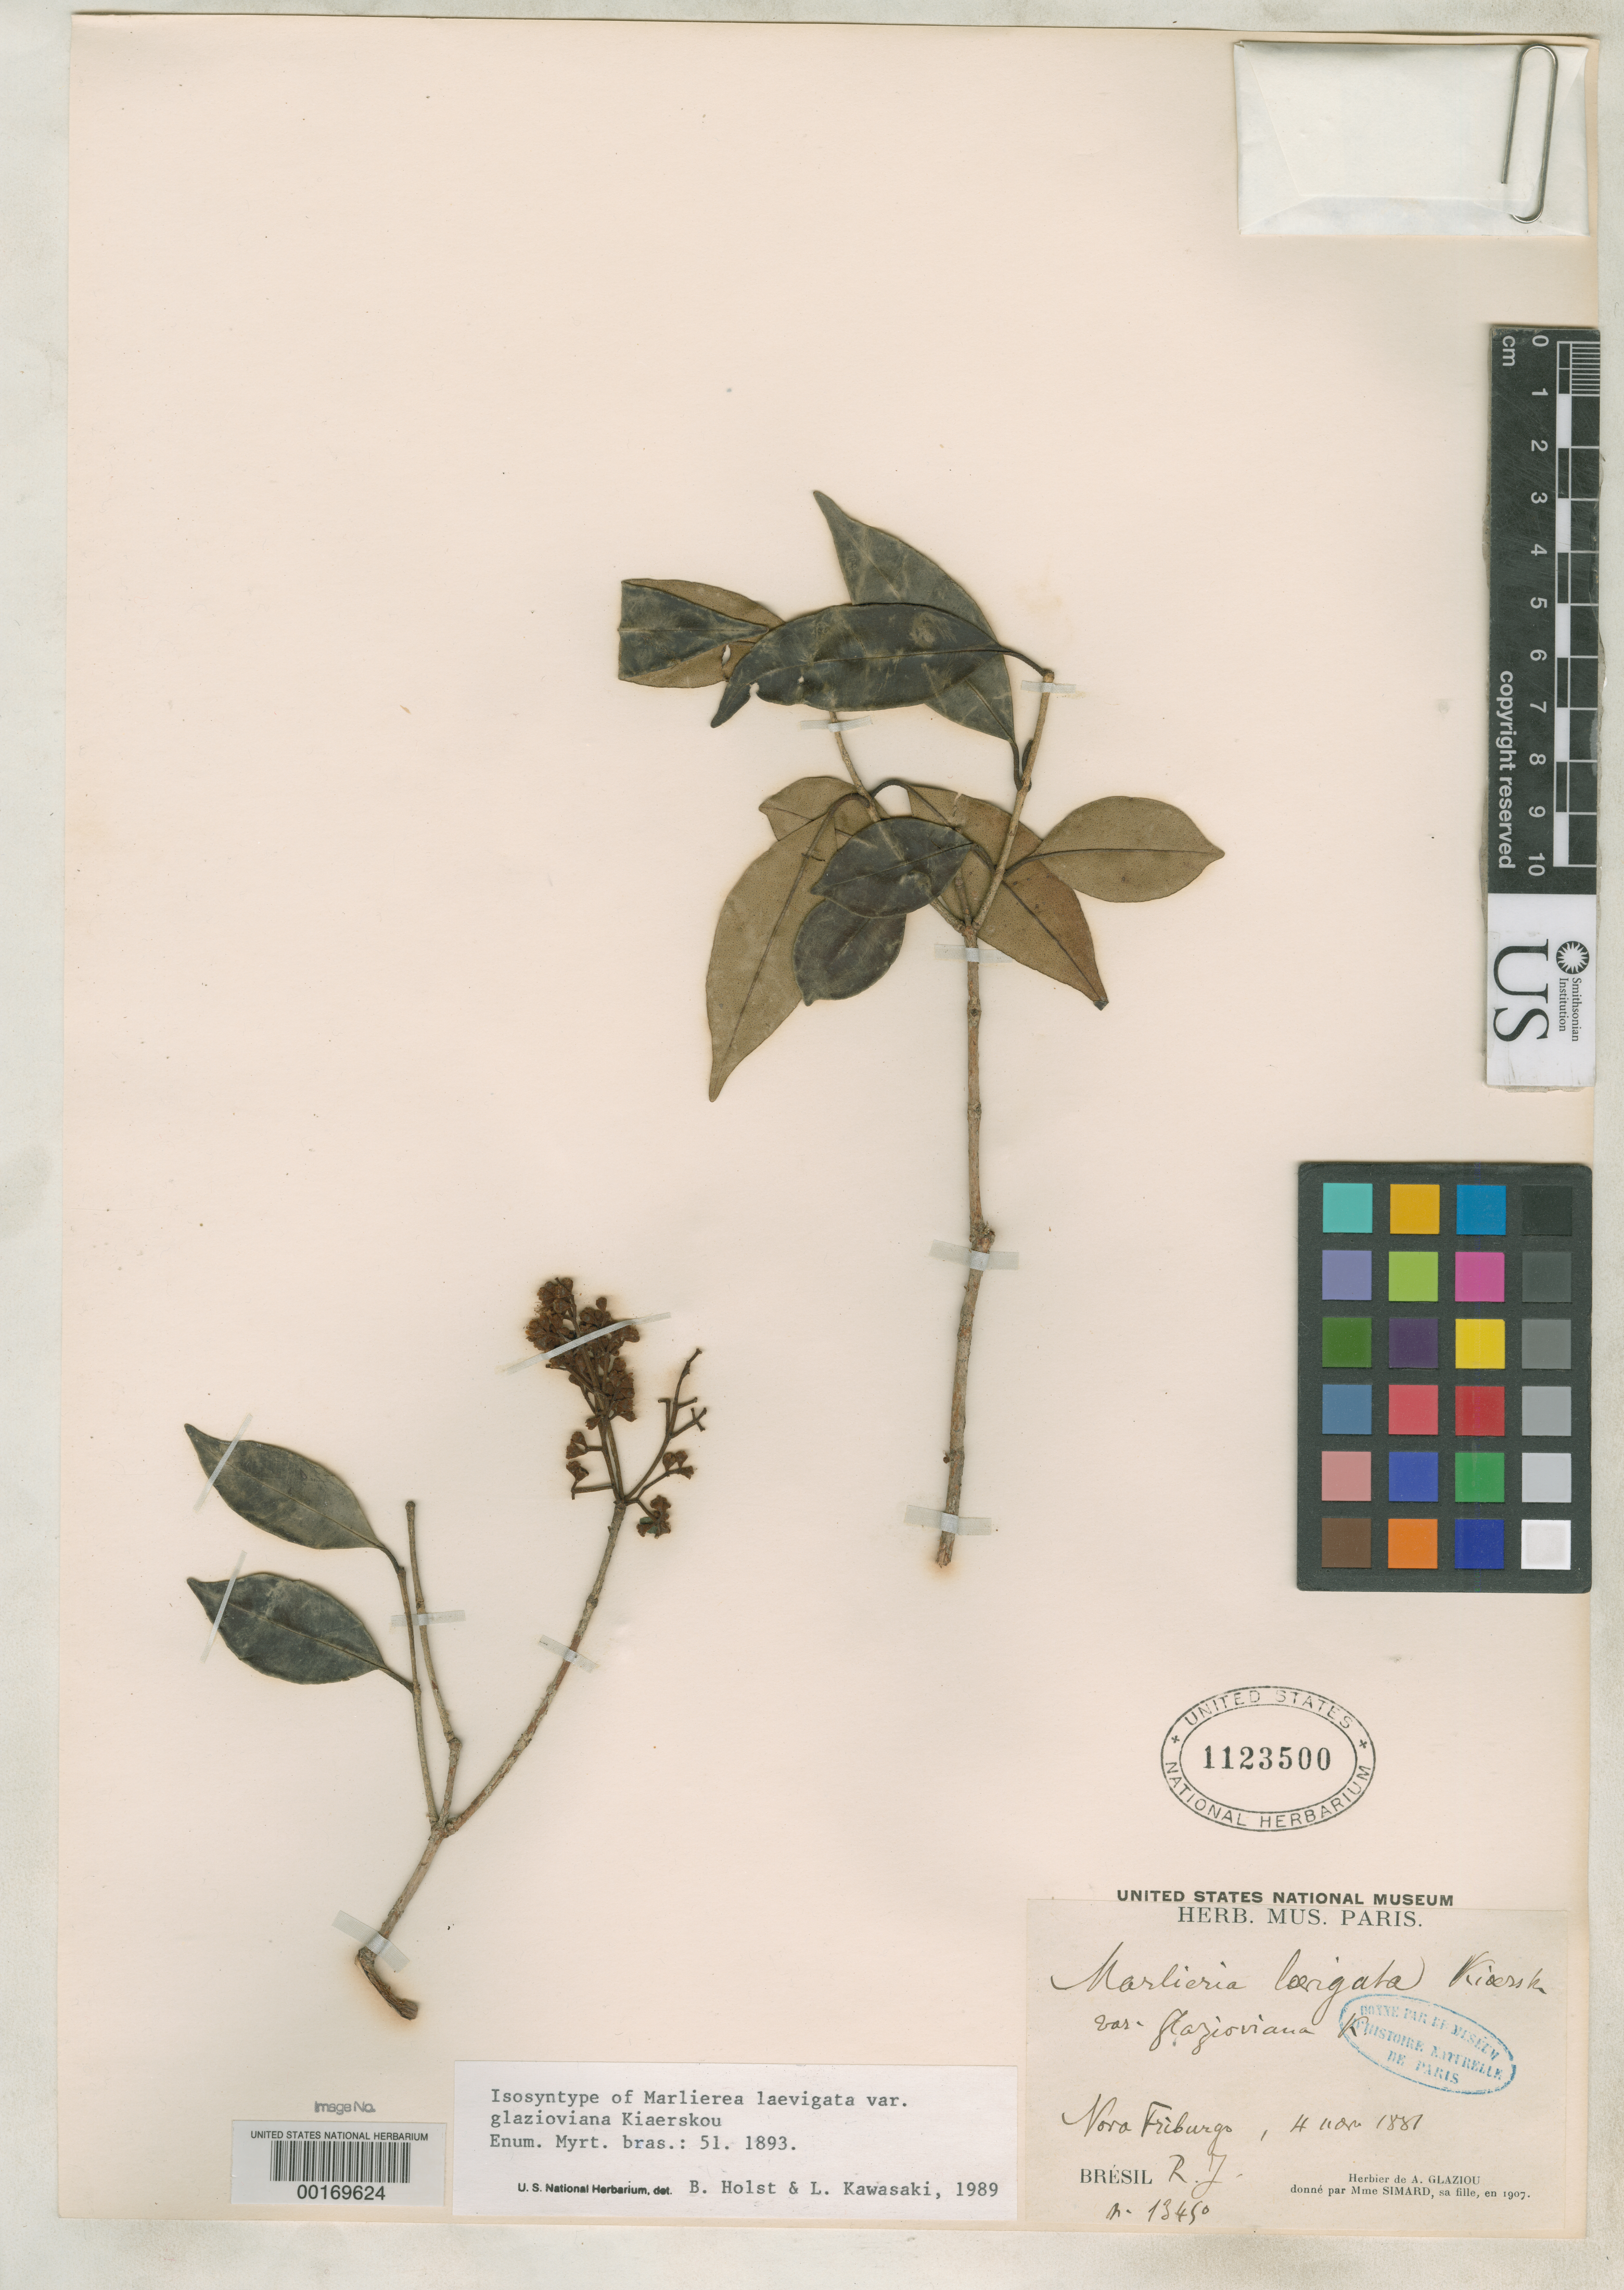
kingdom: Plantae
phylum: Tracheophyta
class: Magnoliopsida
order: Myrtales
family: Myrtaceae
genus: Marlierea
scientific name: Marlierea laevigata var. glazioviana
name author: Kiaersk.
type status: Isosyntype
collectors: A. F. M. Glaziou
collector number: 13450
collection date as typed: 04 Nov 1881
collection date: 1881-11-04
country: Brazil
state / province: Rio de Janeiro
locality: Novo Friburgo.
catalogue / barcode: US 1123500